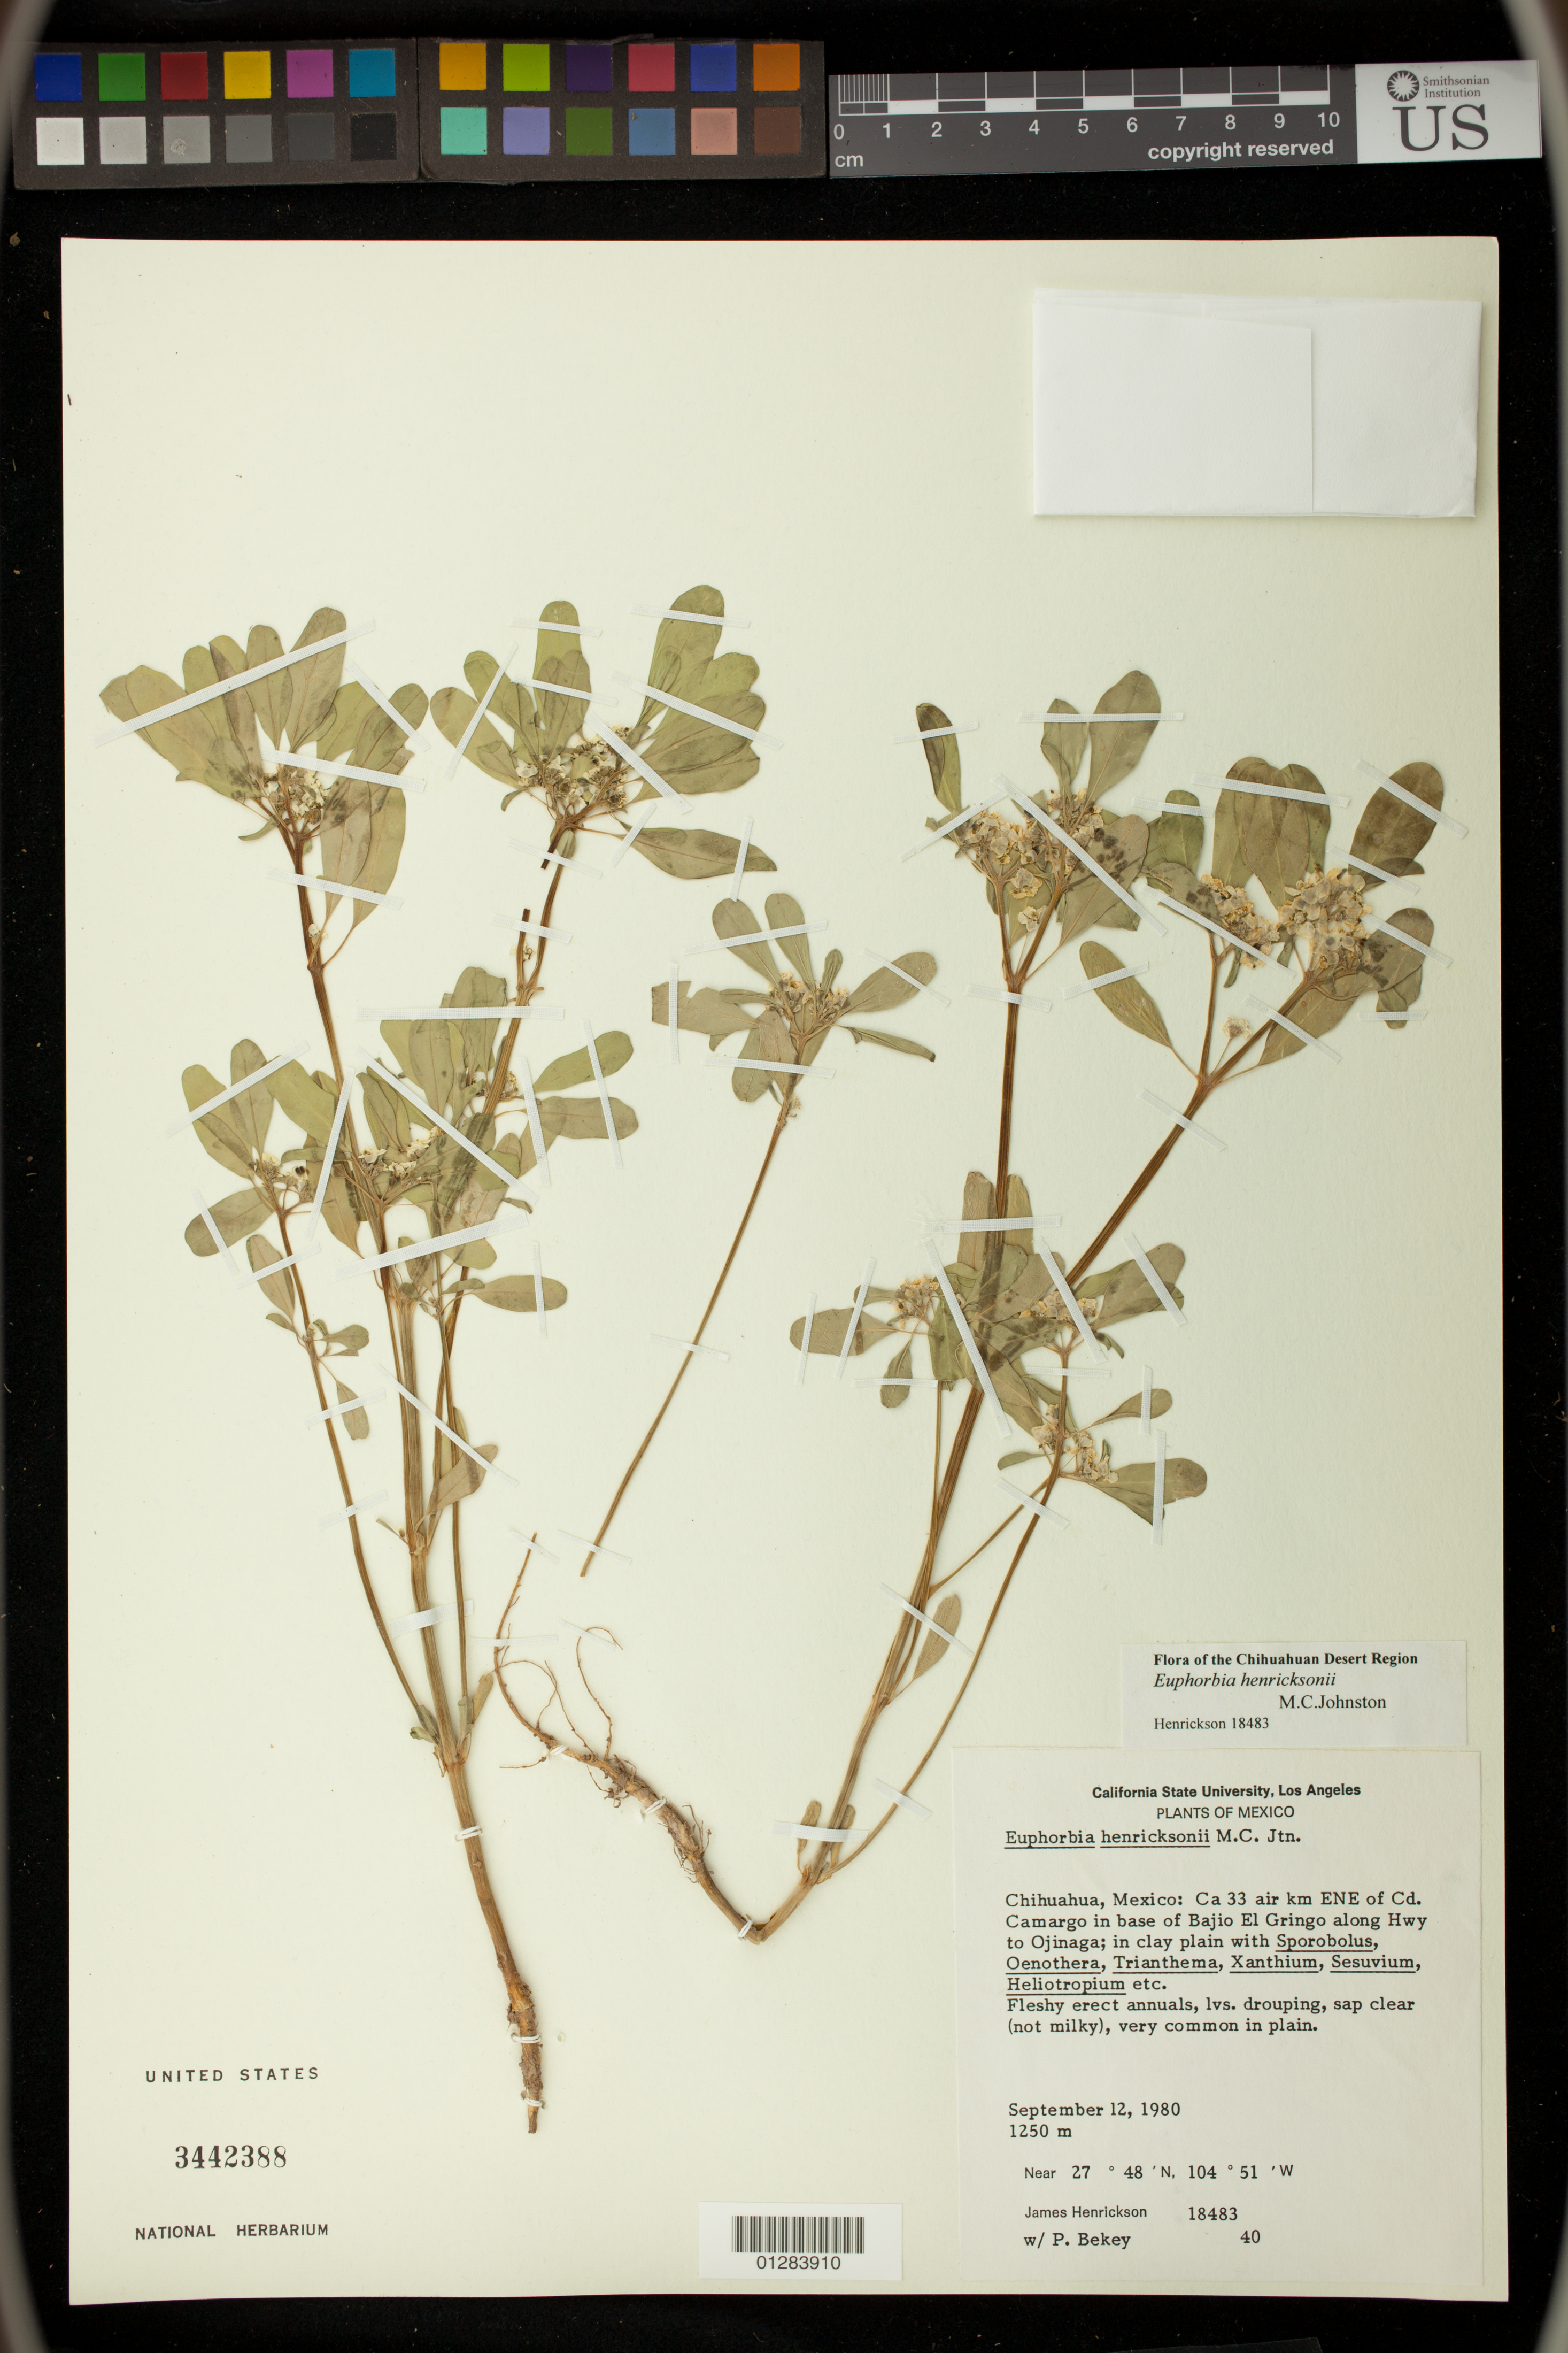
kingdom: Plantae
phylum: Tracheophyta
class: Magnoliopsida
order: Malpighiales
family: Euphorbiaceae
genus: Euphorbia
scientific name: Euphorbia guiengola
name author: W.R. Buck & Huft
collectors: J. Henrickson & Bekey, P.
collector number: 18483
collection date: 1980-09-12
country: Mexico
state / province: Chihuahua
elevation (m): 381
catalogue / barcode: US 3442388